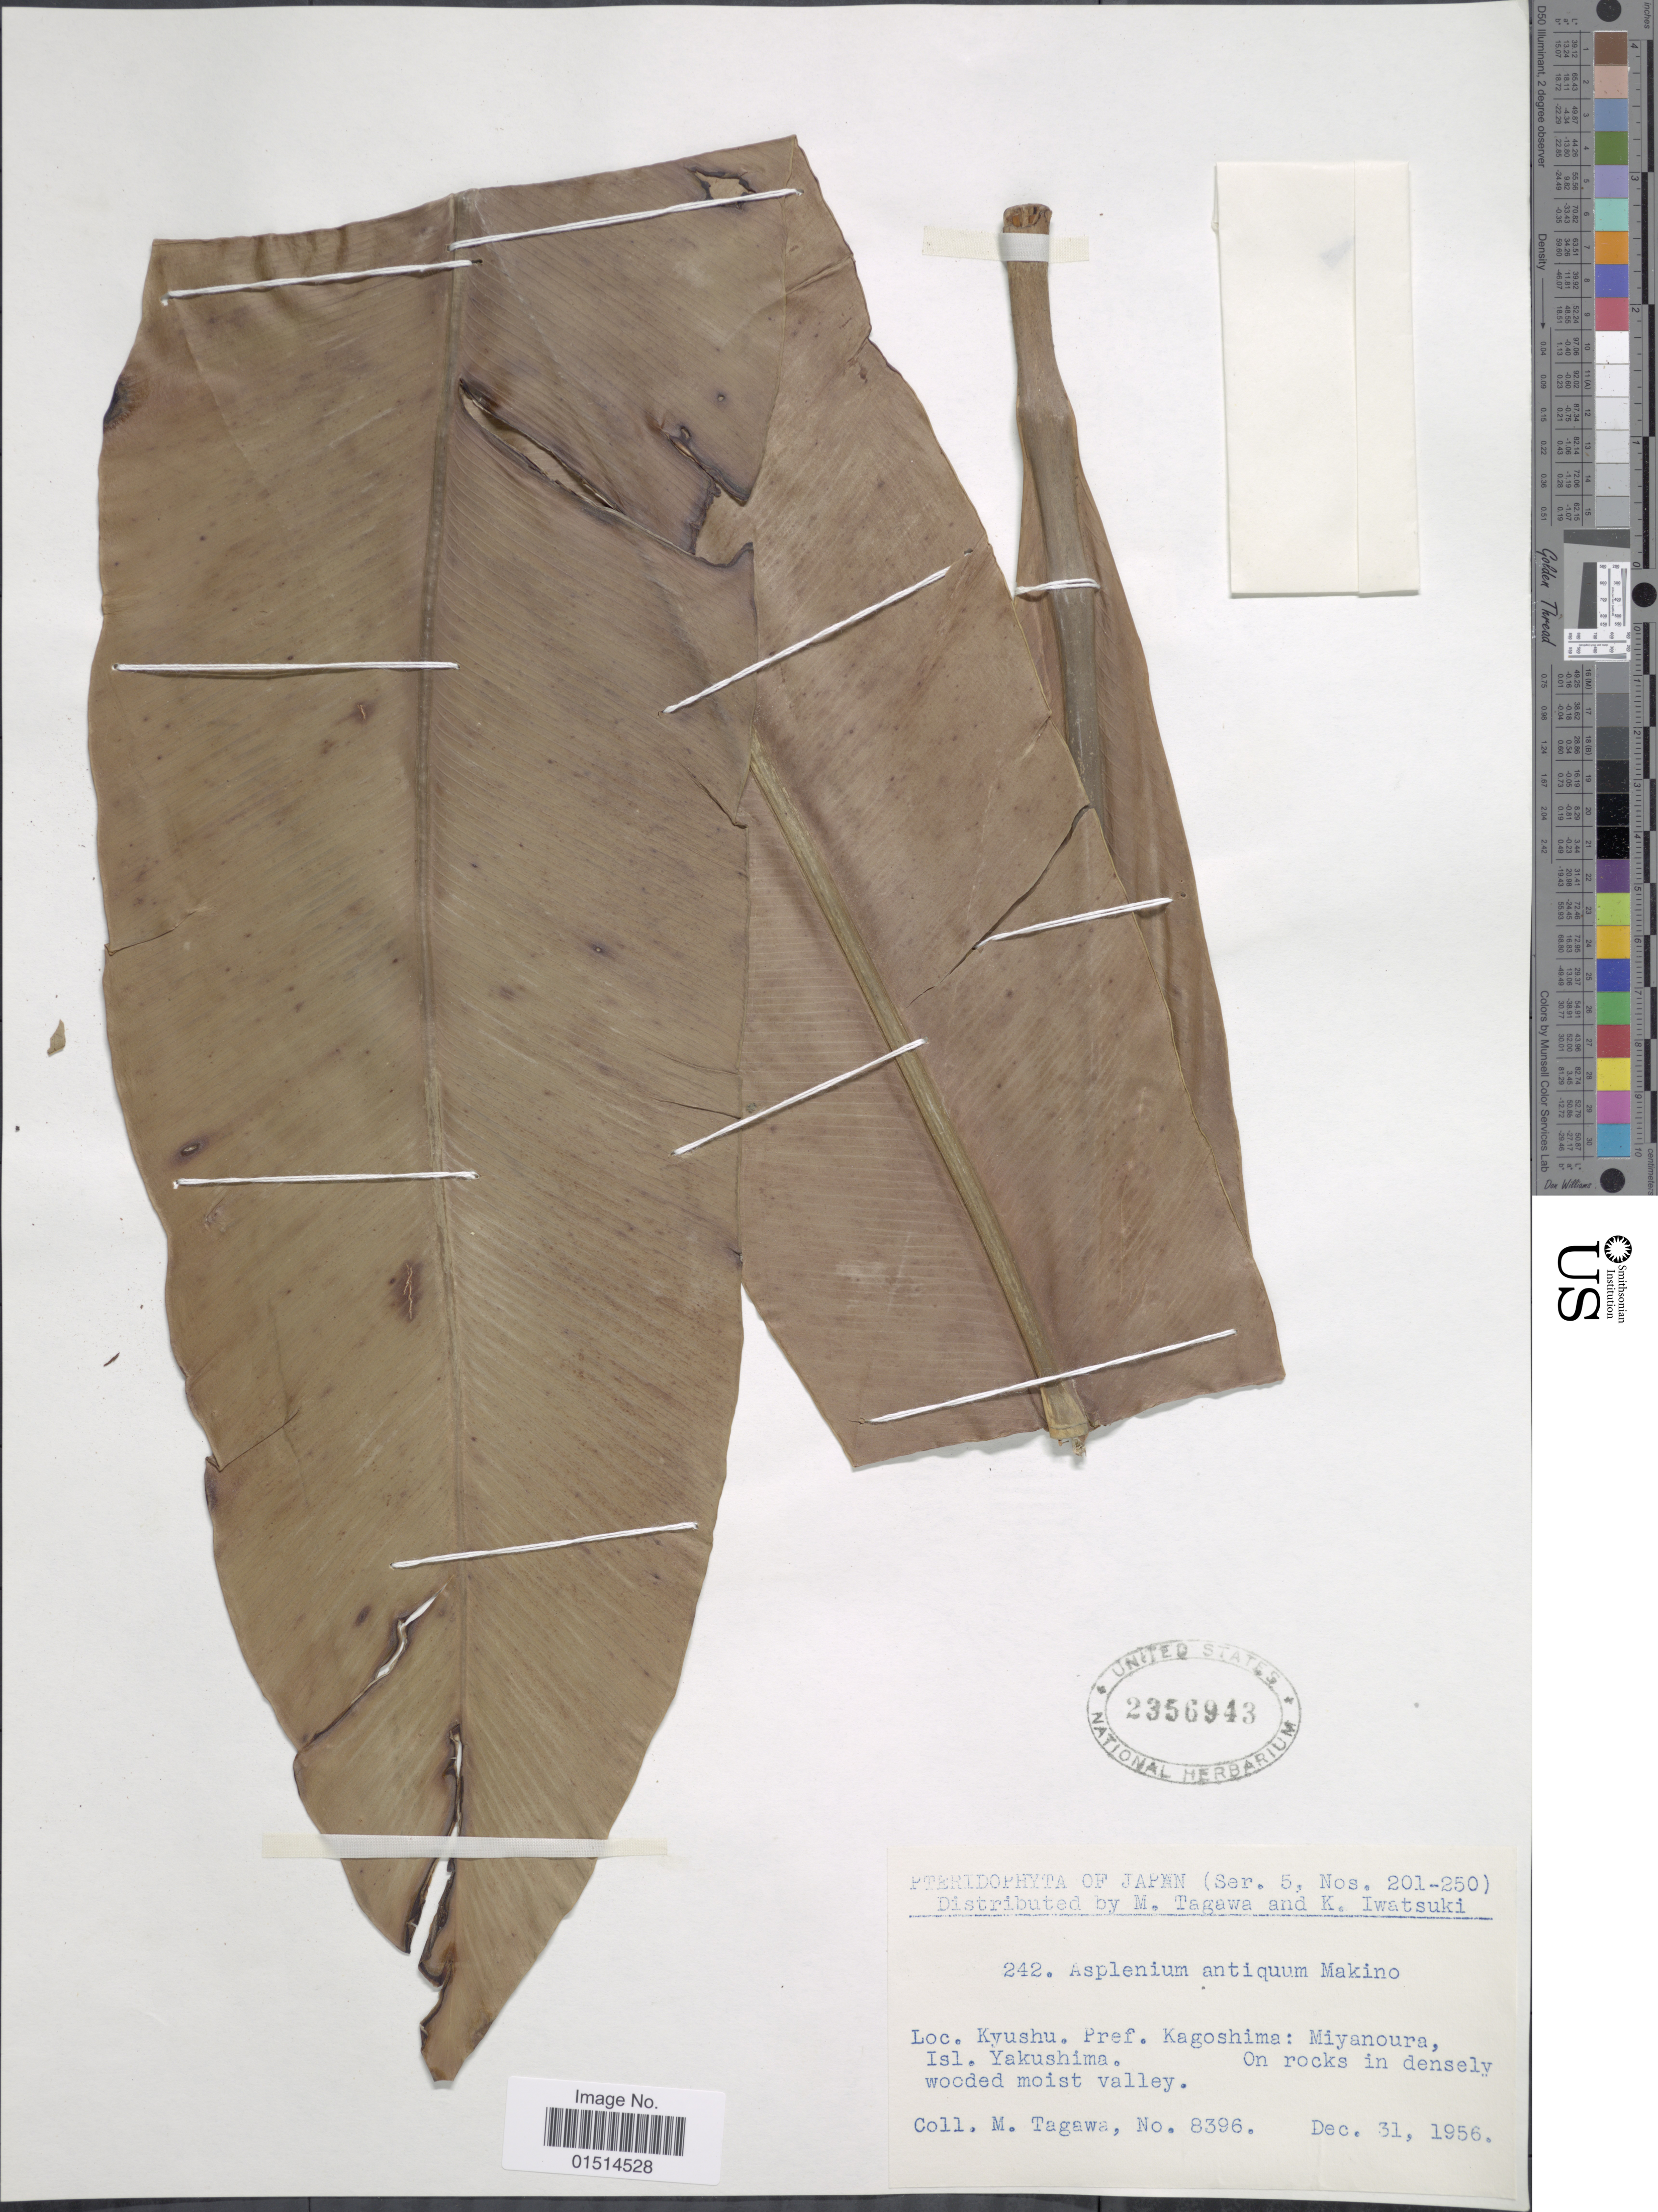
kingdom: Plantae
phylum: Tracheophyta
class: Polypodiopsida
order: Polypodiales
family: Aspleniaceae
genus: Asplenium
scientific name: Asplenium antiquum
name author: Makino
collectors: M. Tagawa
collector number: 8396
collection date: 1956-12-31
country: Japan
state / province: Kagosima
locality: Kyushu, Pref. Kagoshima: Miyanoura, Isl. Yakushima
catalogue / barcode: US 2356943